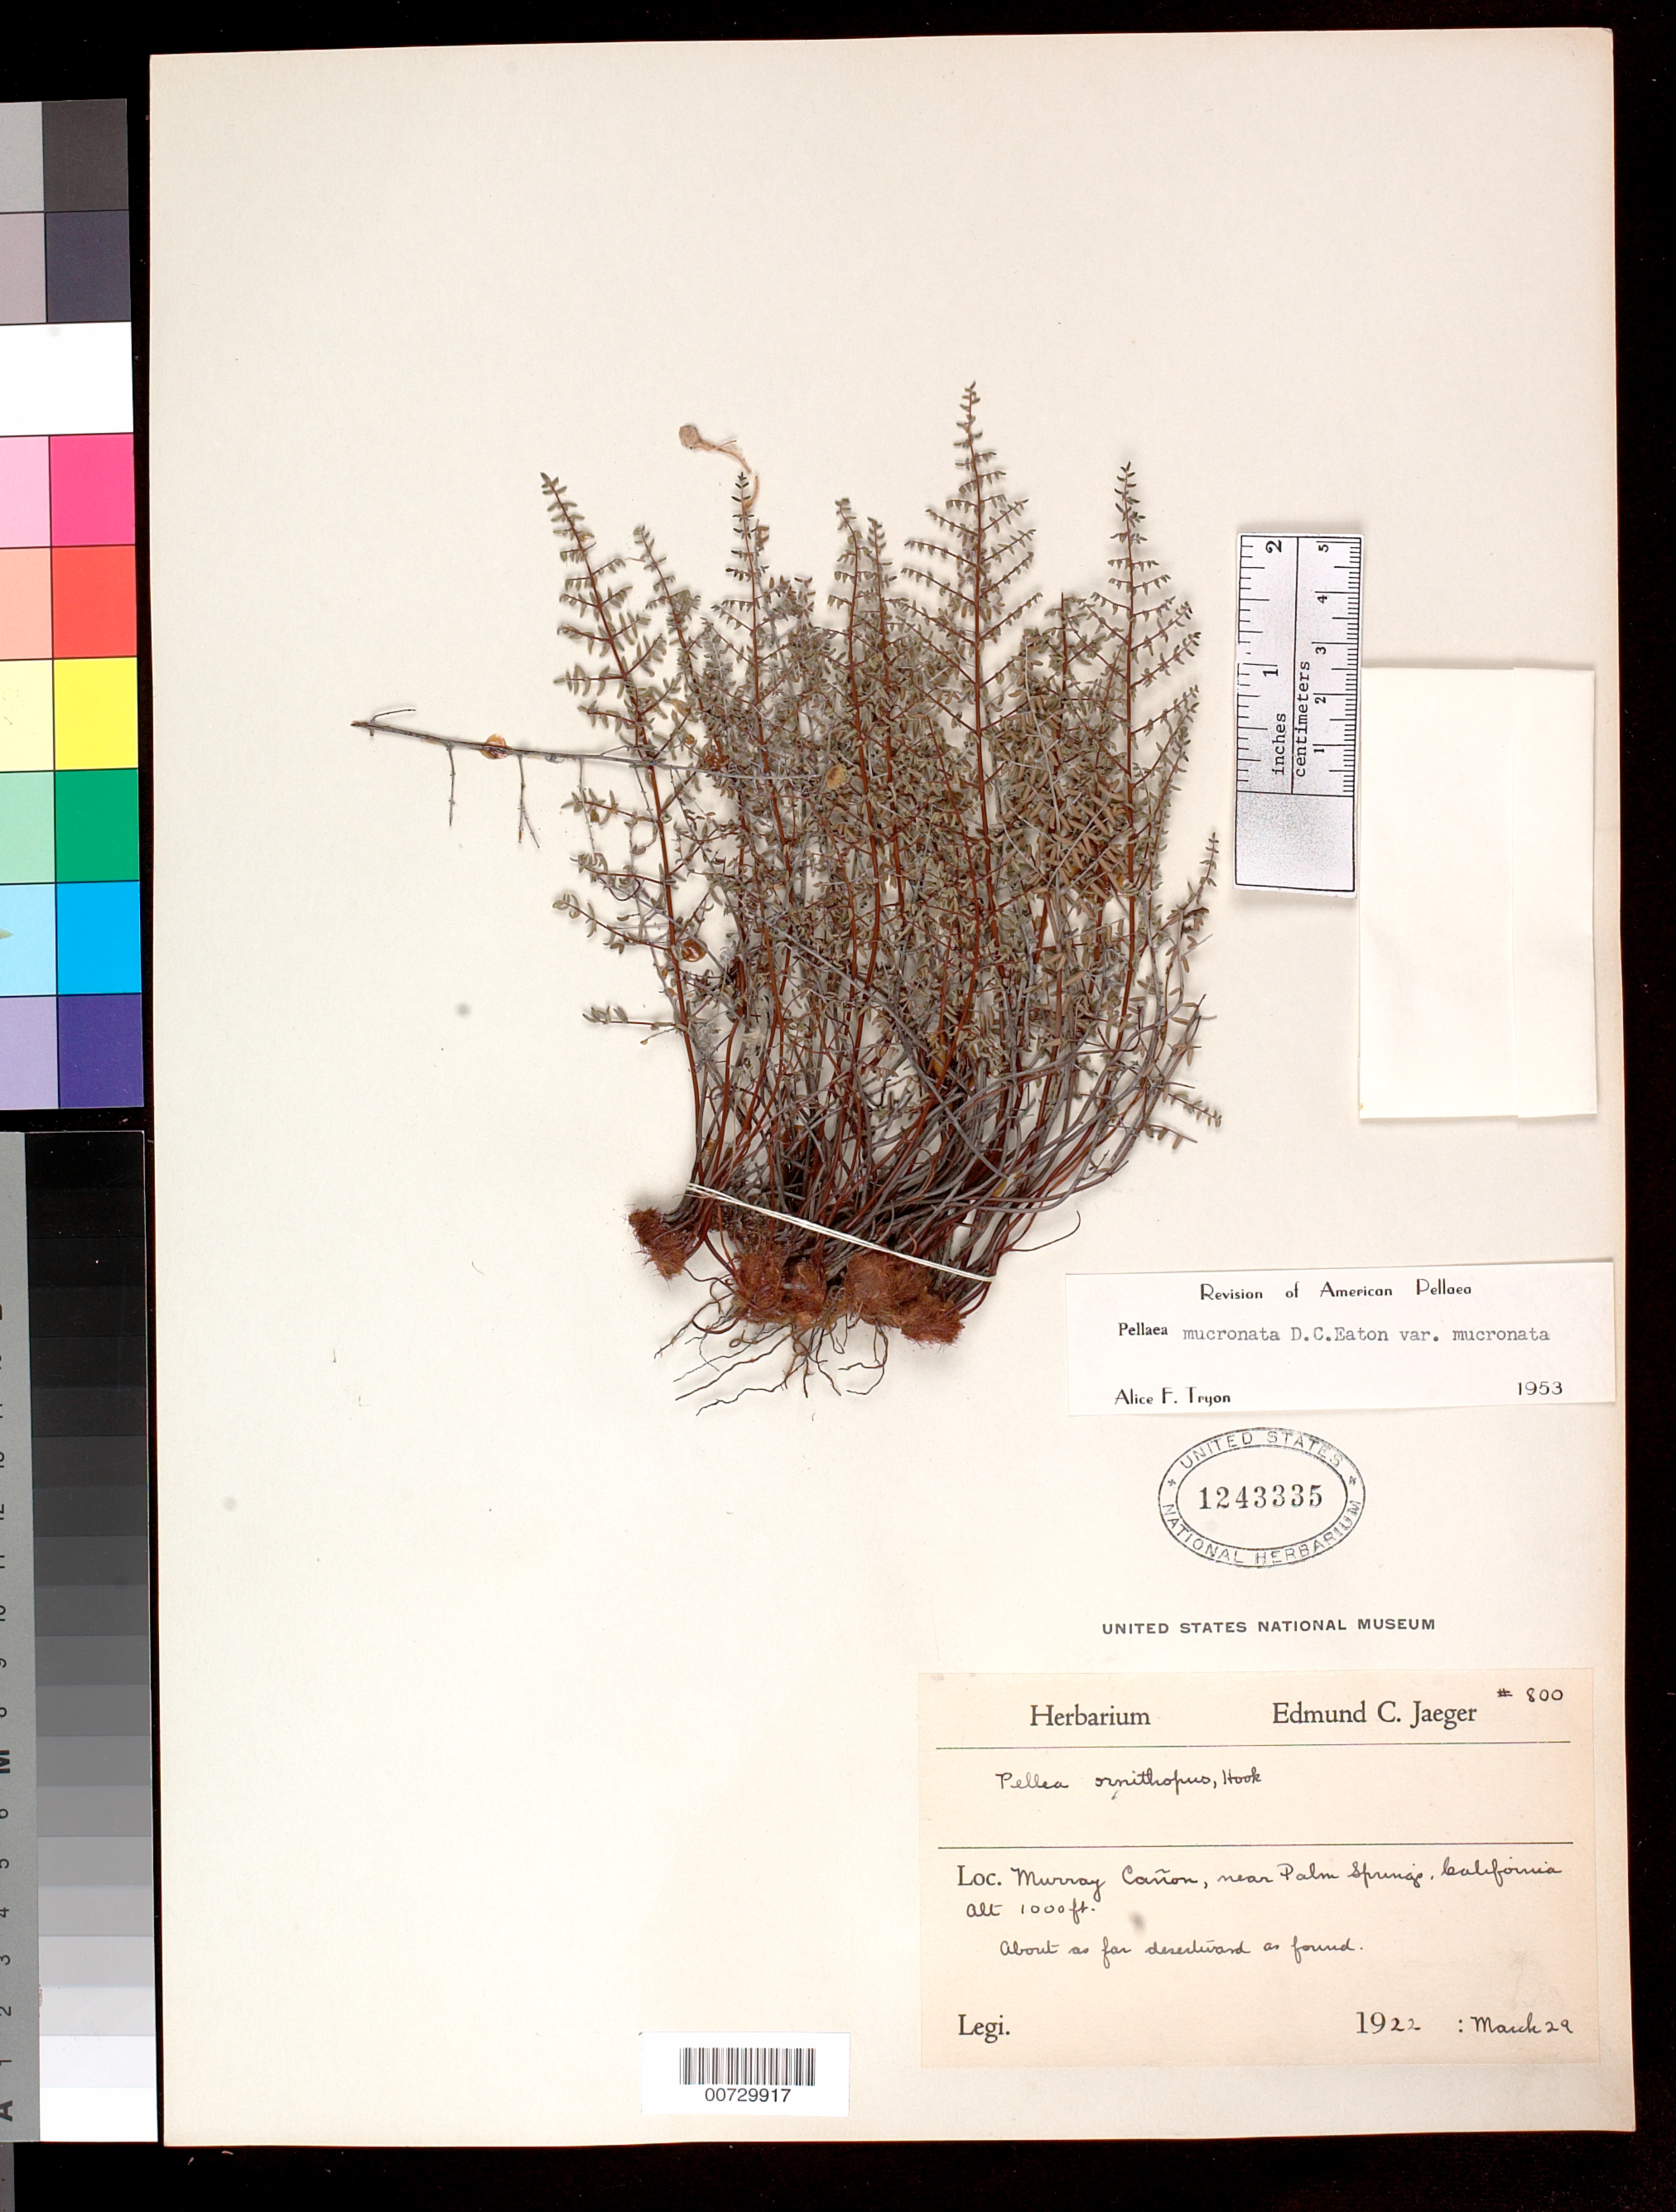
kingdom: Plantae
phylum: Tracheophyta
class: Polypodiopsida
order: Polypodiales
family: Pteridaceae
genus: Pellaea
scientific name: Pellaea mucronata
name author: (D.C. Eaton) D.C. Eaton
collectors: E. Jaeger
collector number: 800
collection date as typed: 29 Mar 1922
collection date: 1922-03-29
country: United States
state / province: California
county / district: Riverside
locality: Murray Cañon, near Palm Springs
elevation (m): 305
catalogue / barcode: US 1243335